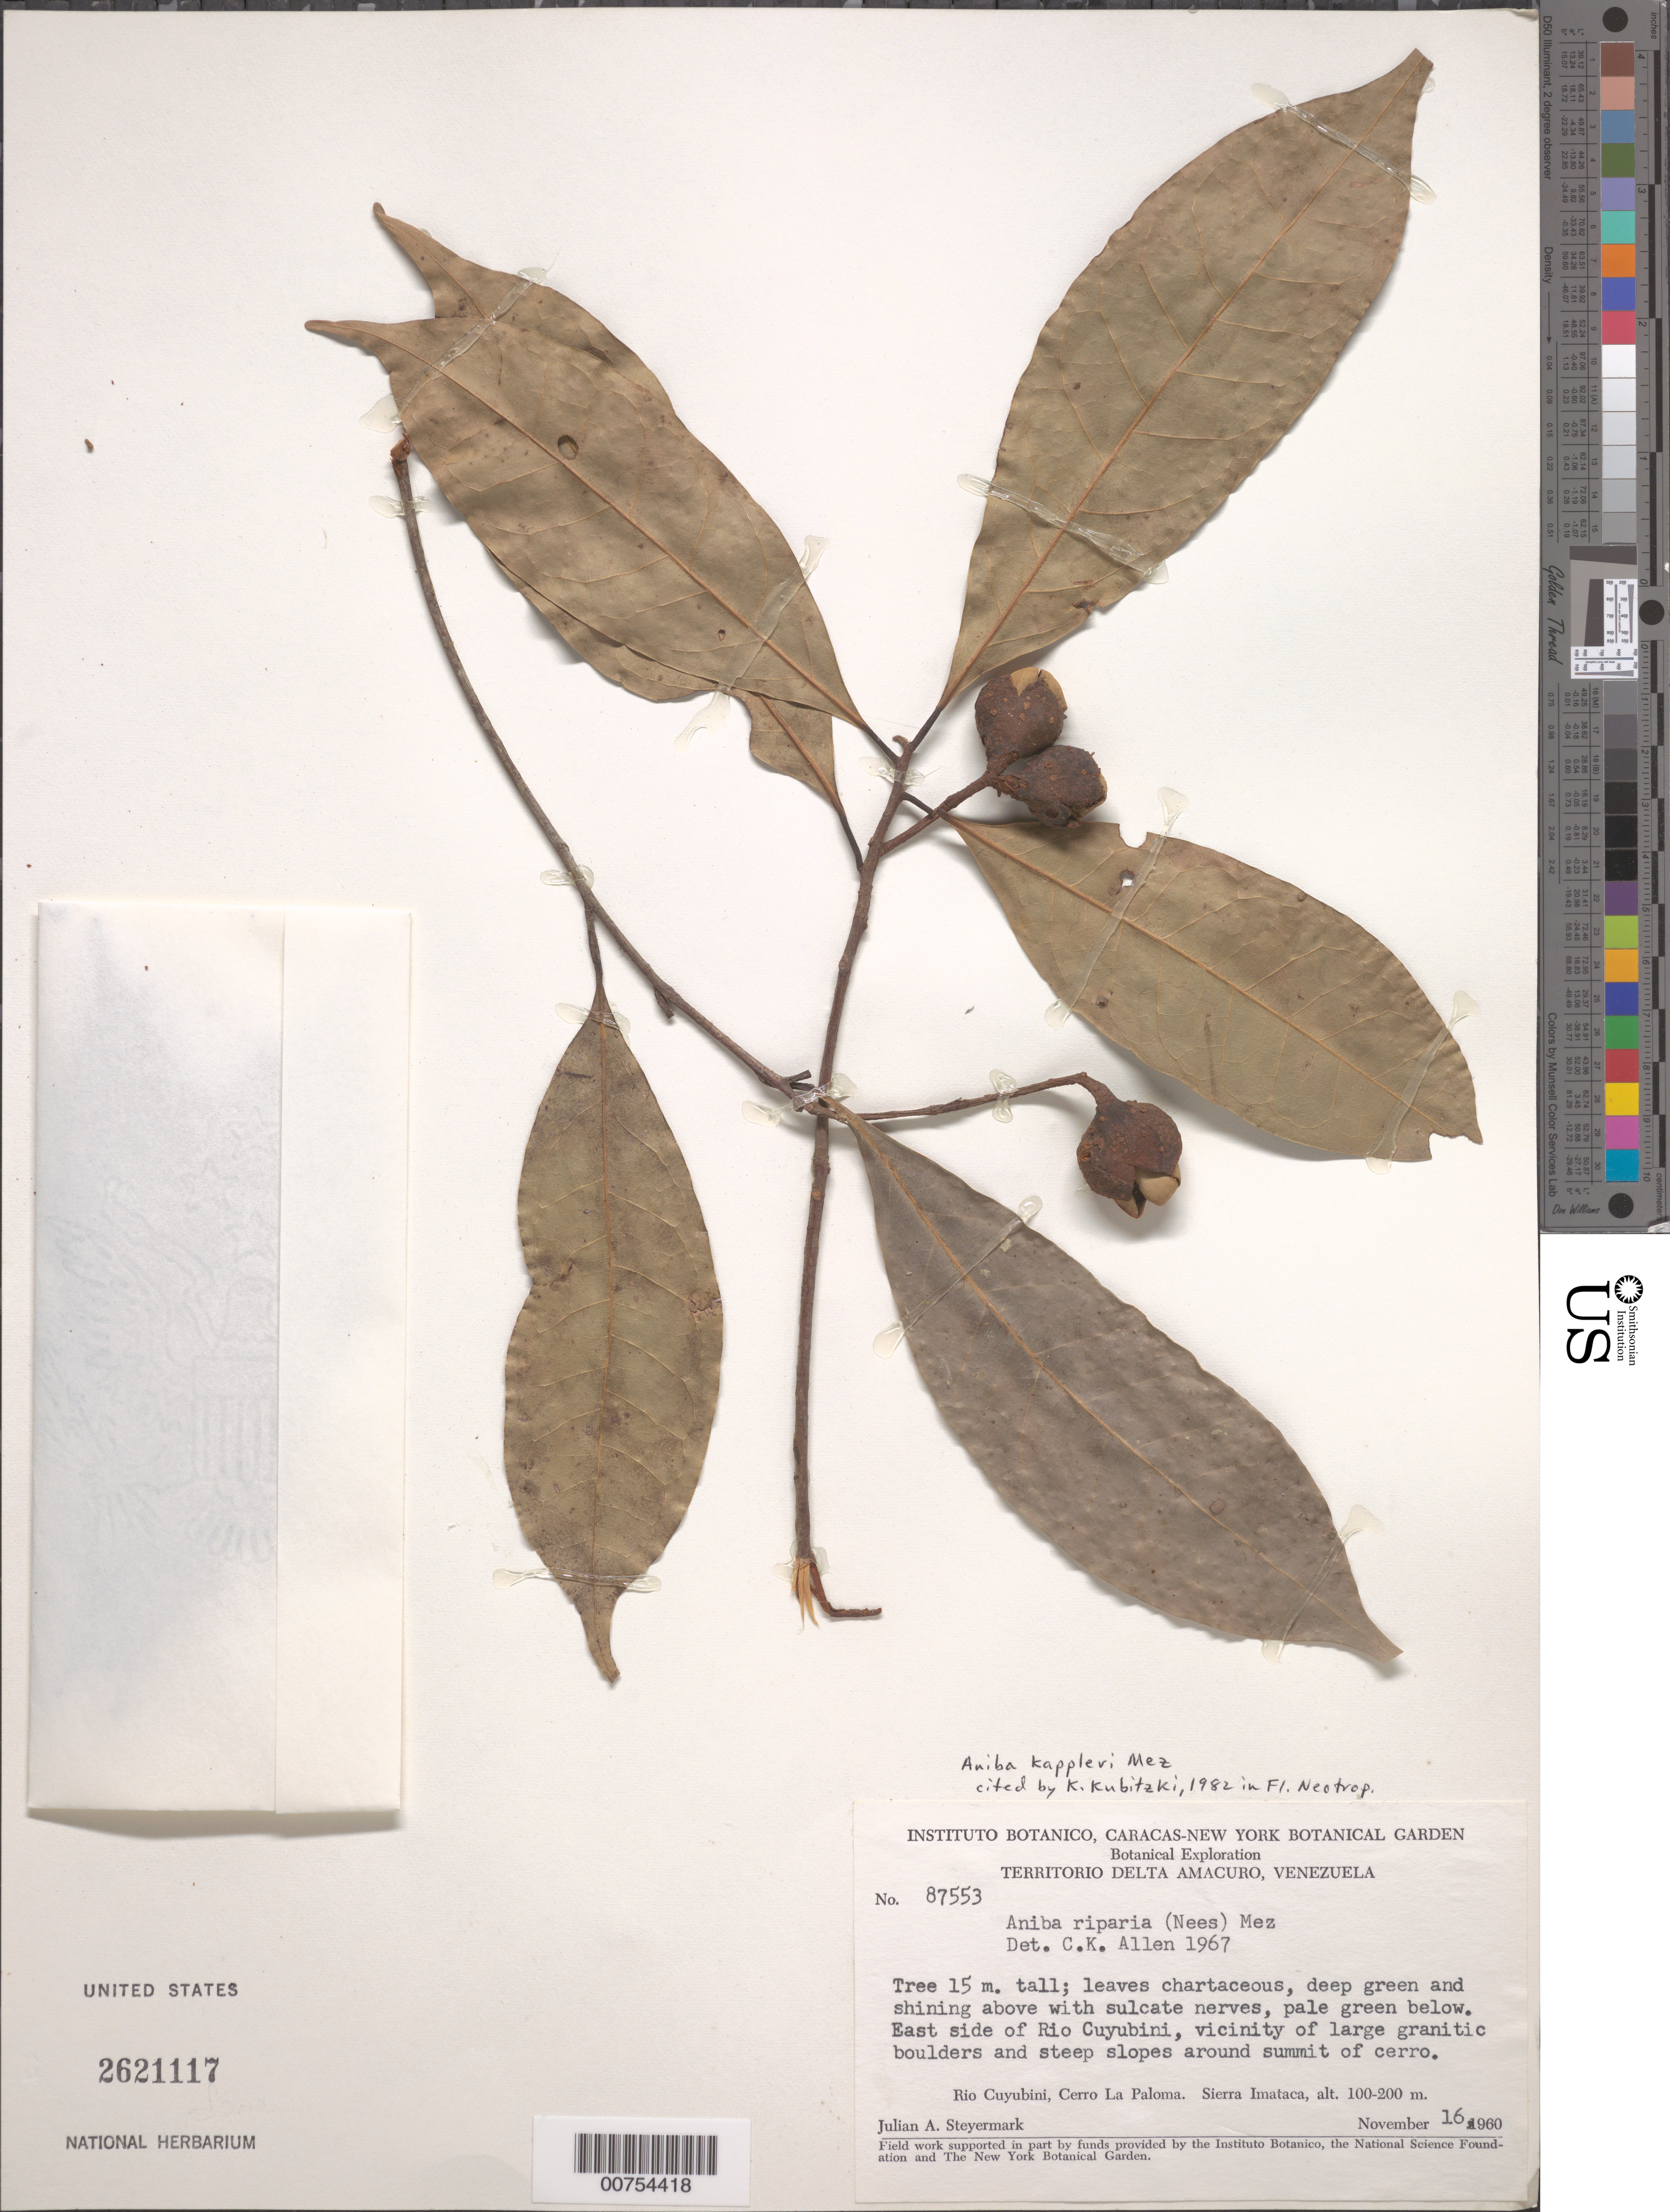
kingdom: Plantae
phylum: Tracheophyta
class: Magnoliopsida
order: Laurales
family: Lauraceae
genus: Aniba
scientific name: Aniba kappleri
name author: Mez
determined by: Kubitzki, Klaus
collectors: J. Steyermark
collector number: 87553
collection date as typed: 16-Nov-60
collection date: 1960-11-16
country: Venezuela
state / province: Delta Amacuro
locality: Río Cuyubini, E side; Cerro La Paloma, Sierra Imataca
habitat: Large granitic boulders and steep slopes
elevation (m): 100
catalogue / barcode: US 2621117